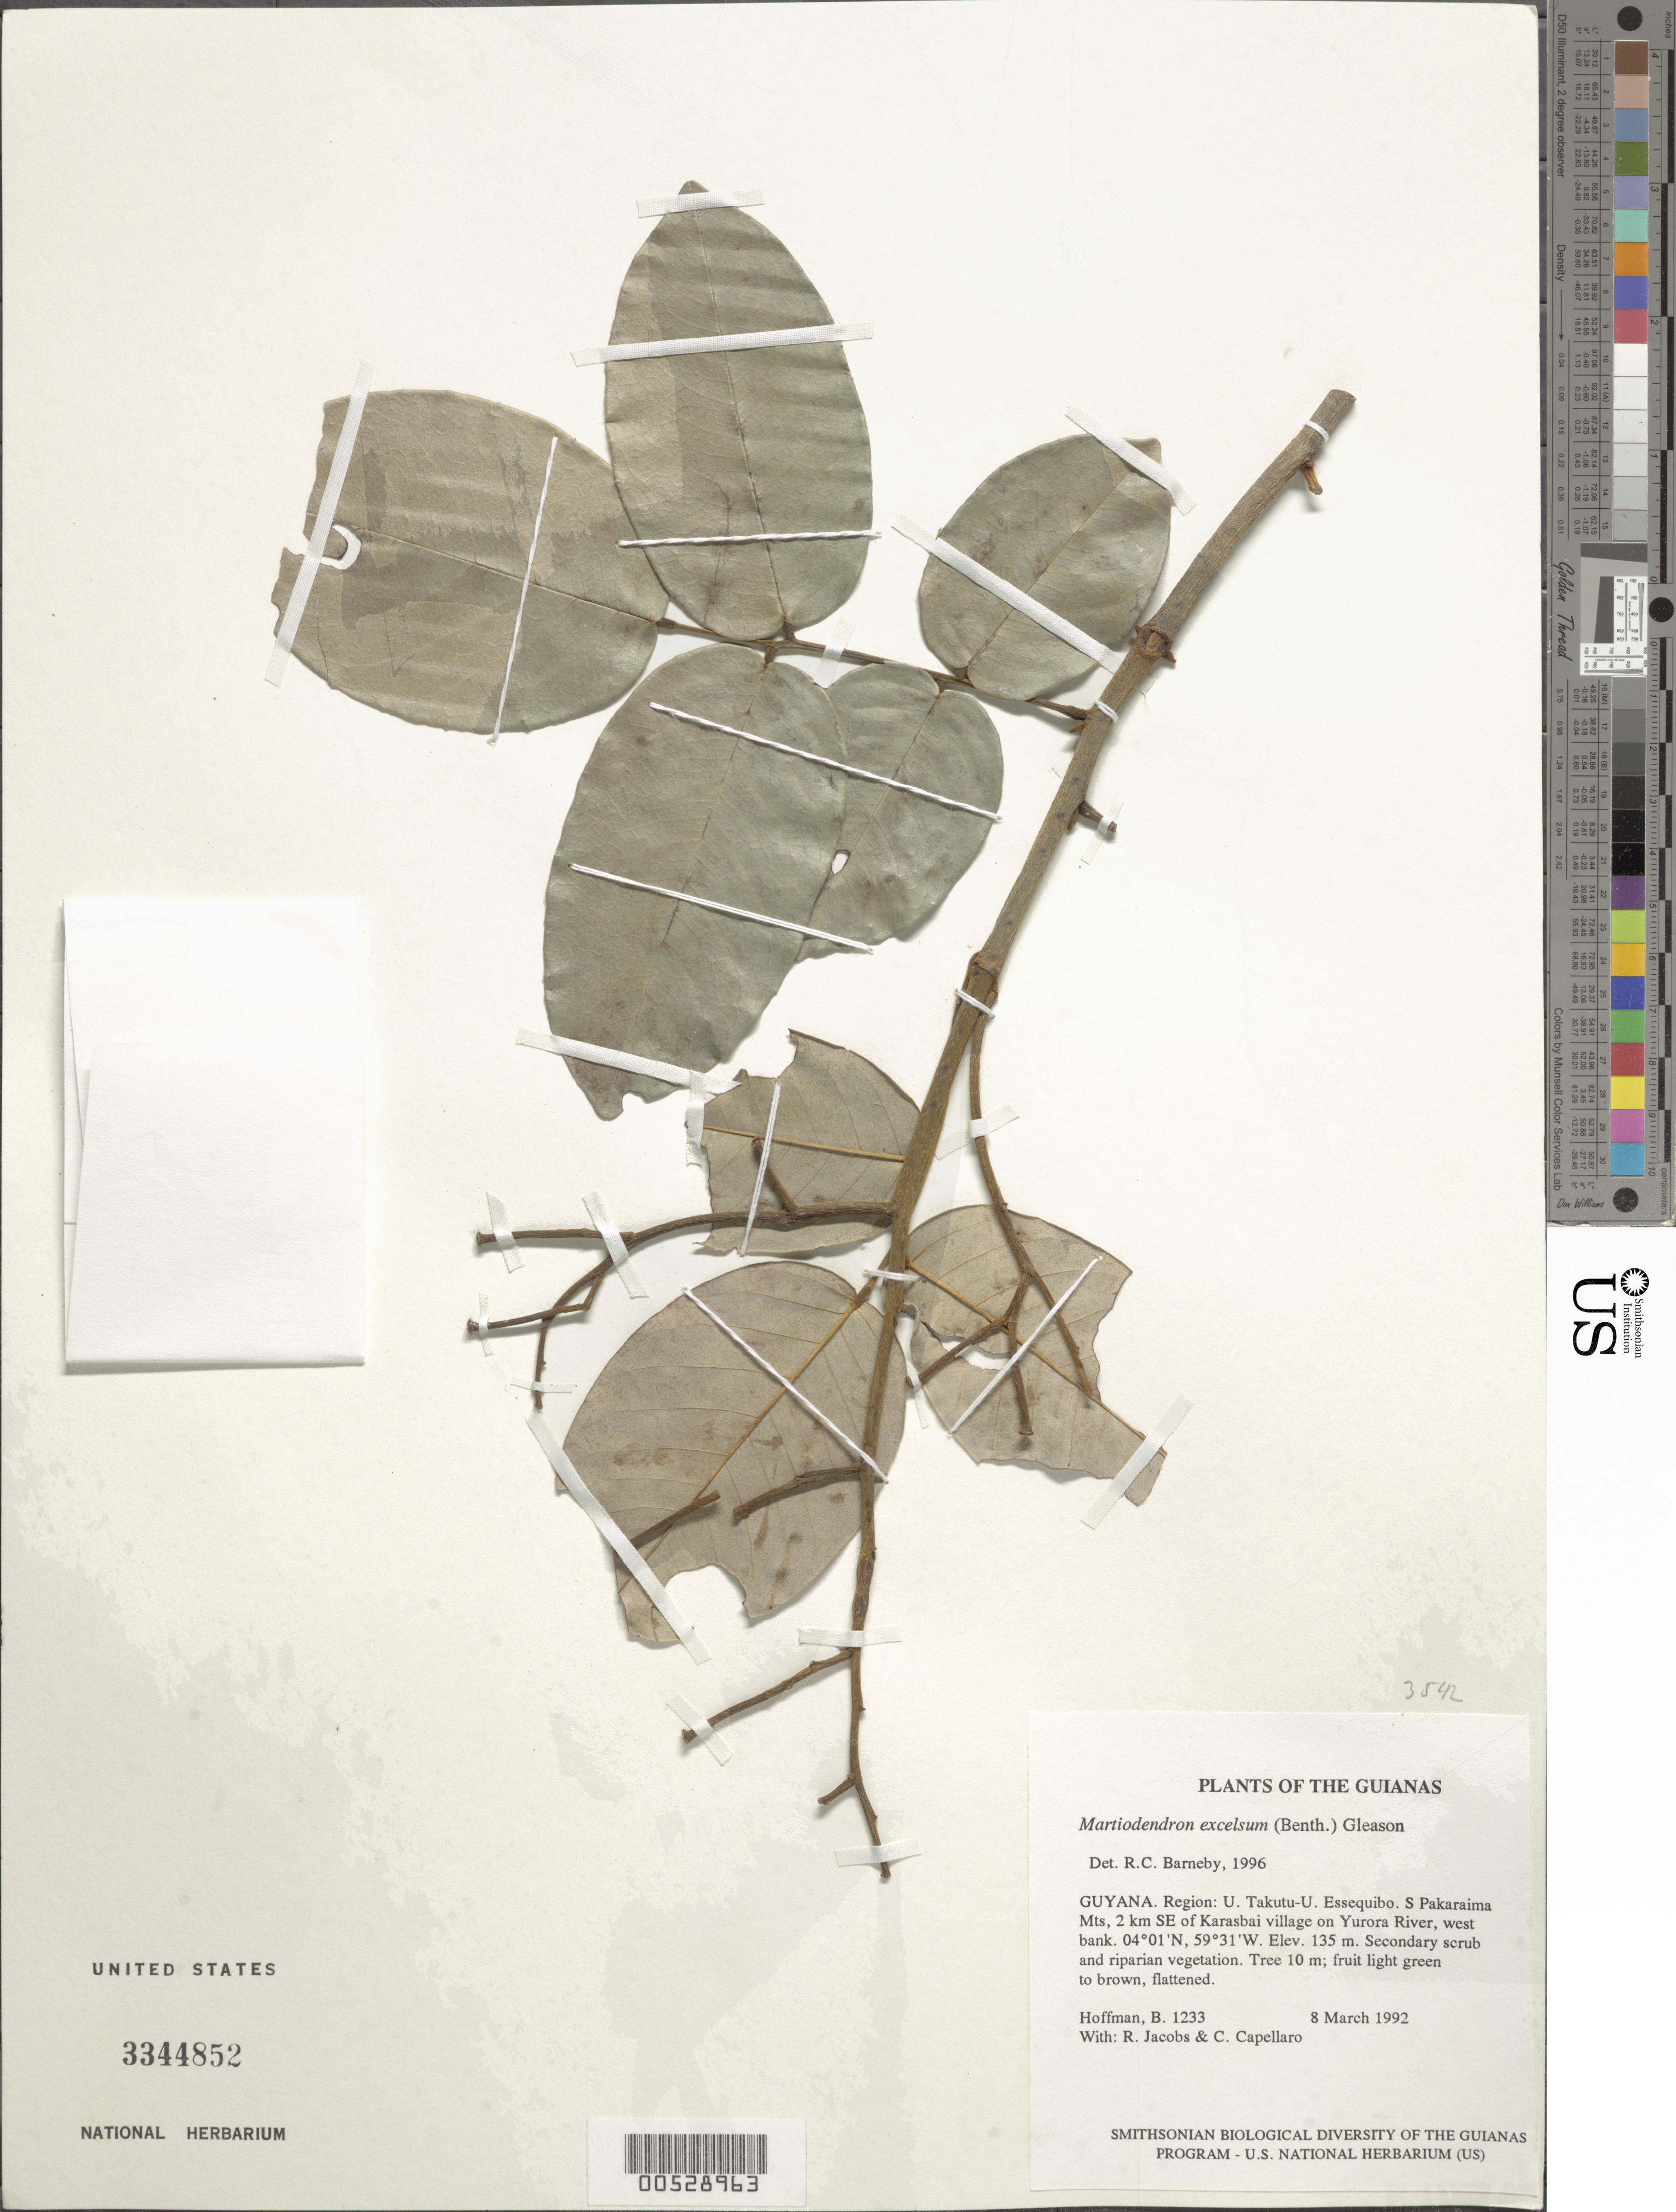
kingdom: Plantae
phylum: Tracheophyta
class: Magnoliopsida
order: Fabales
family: Fabaceae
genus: Martiodendron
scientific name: Martiodendron excelsum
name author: (Benth.) Gleason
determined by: Barneby, Rupert C., (NY)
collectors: B. Hoffman, R. Jacobs & C. Capellaro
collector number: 1233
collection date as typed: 8 March 1992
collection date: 1992-03-08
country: Guyana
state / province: U. Takutu-U. Essequibo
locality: S Pakaraima Mts, 2 km SE of Karasbai Village on Yurora River, West bank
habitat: Secondary scrub and riparian vegetation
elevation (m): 135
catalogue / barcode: US 3344852